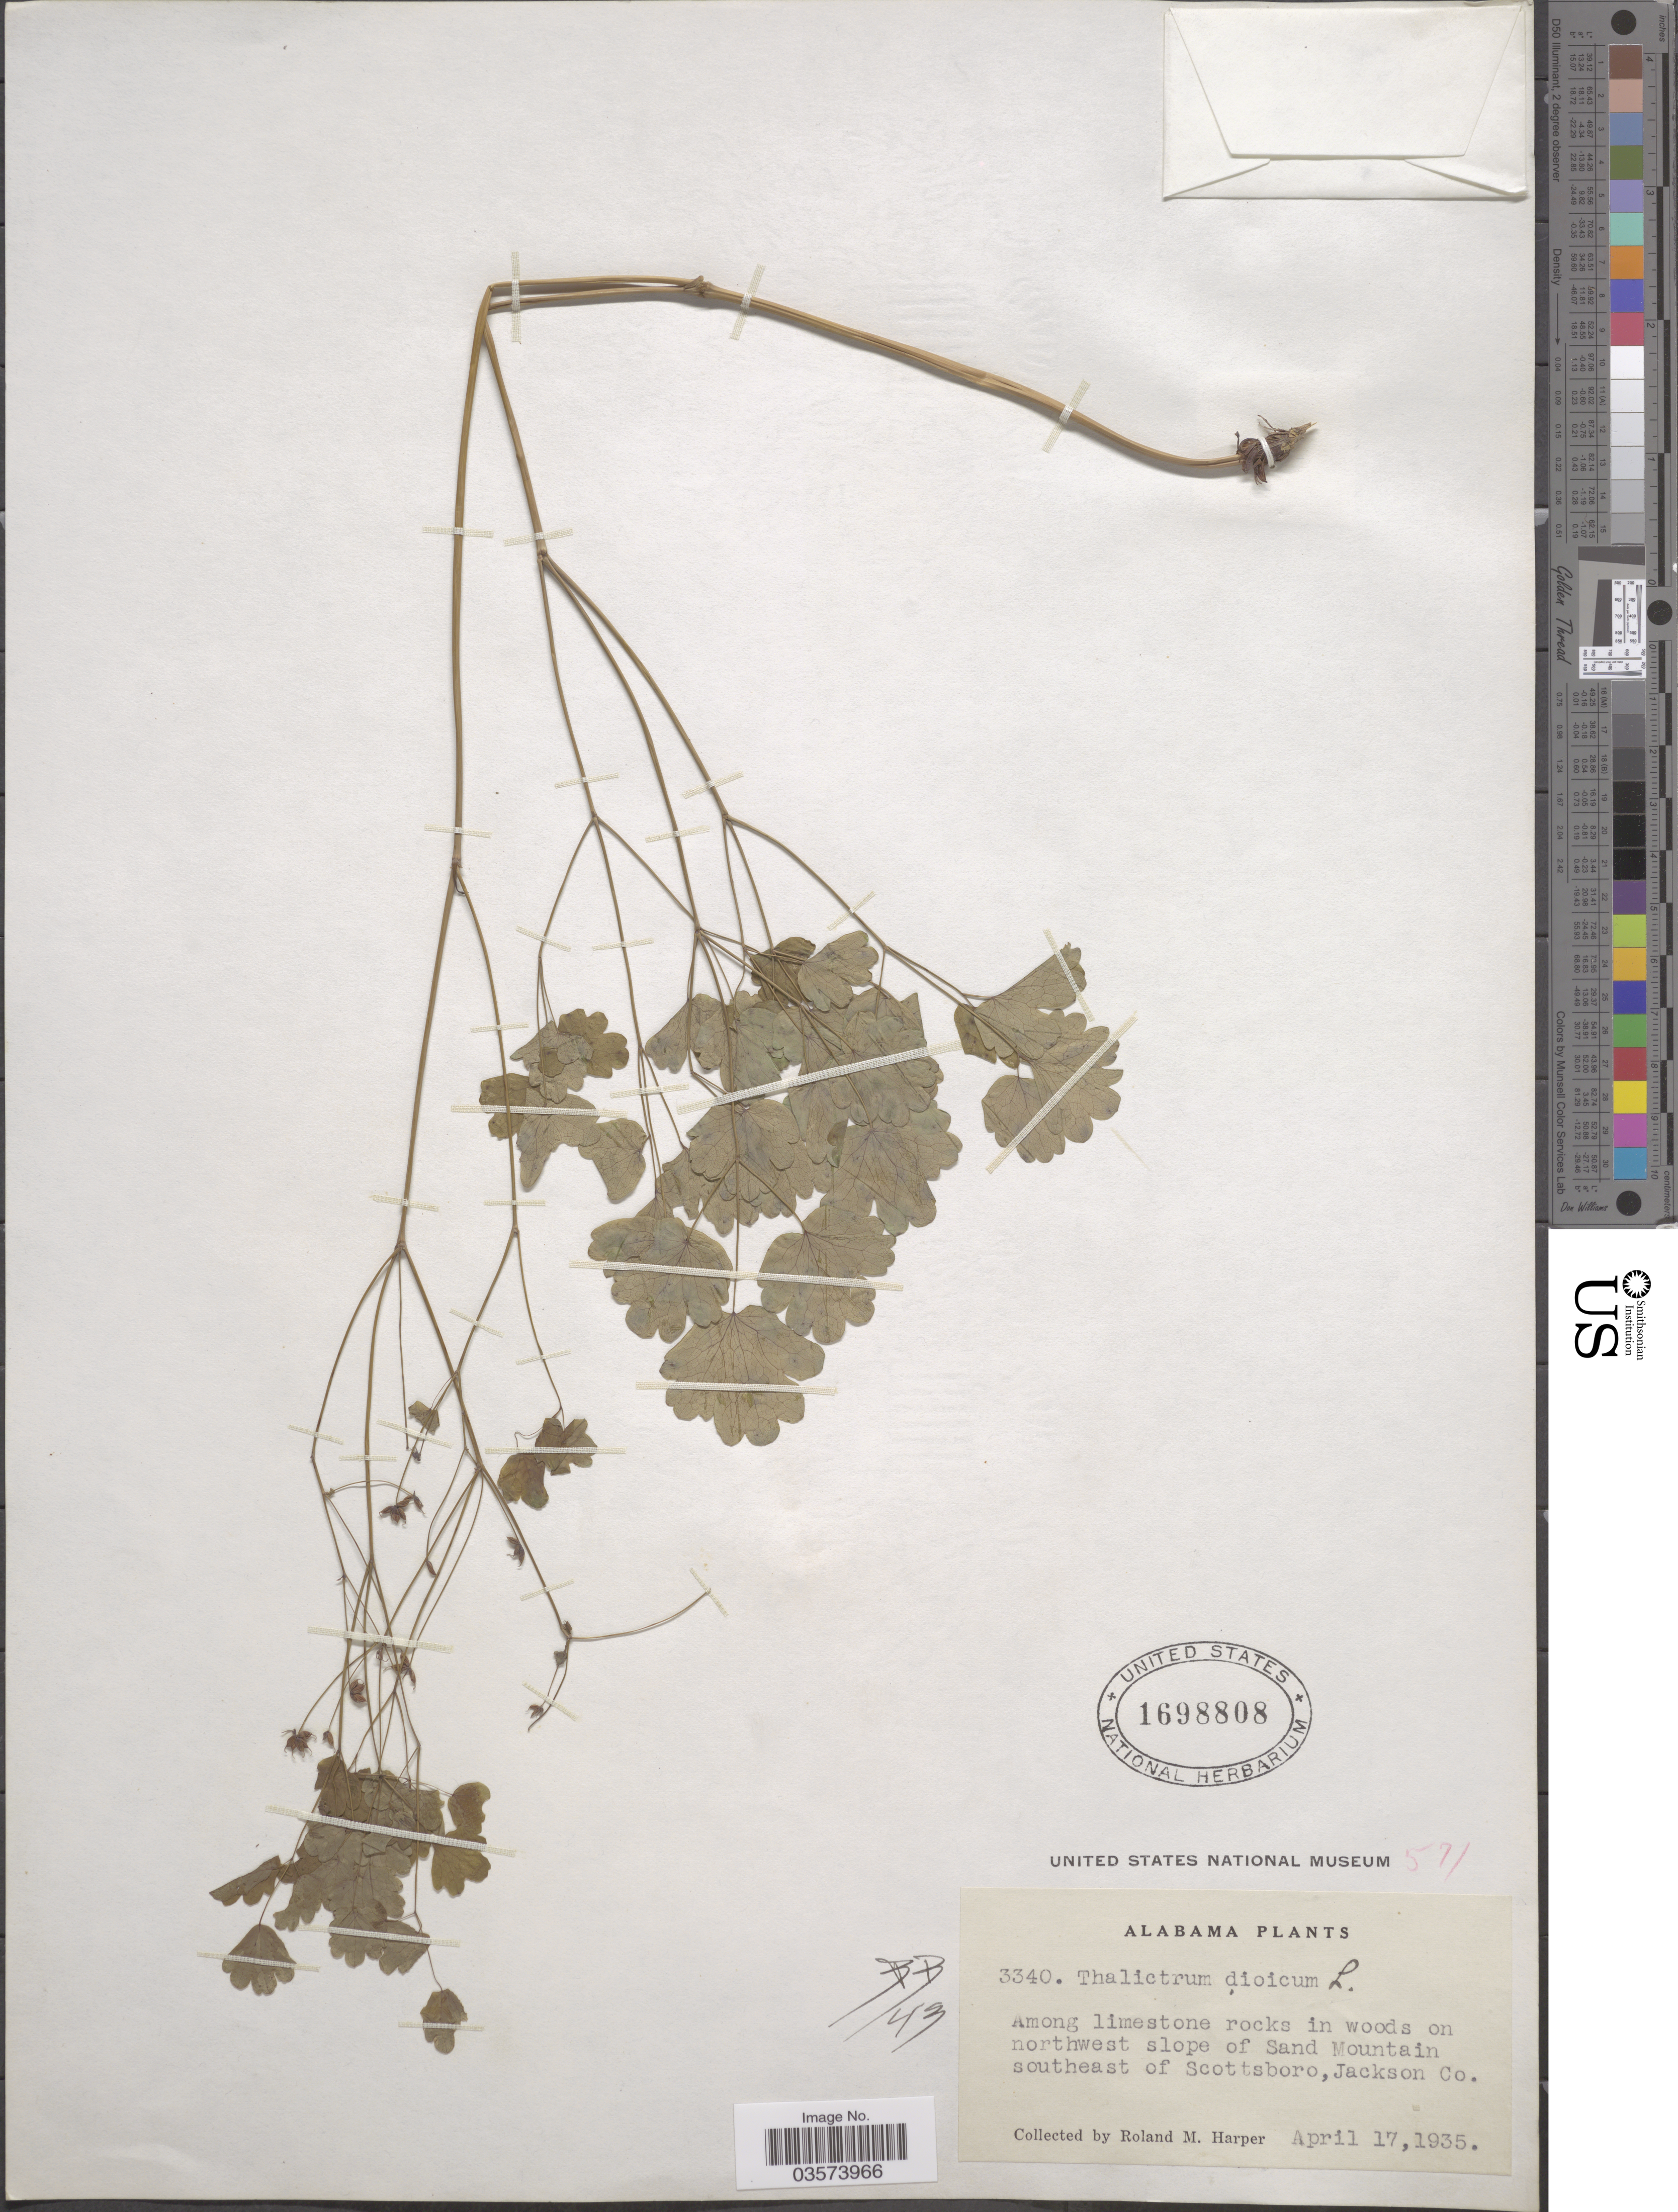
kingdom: Plantae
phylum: Tracheophyta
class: Magnoliopsida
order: Ranunculales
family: Ranunculaceae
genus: Thalictrum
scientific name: Thalictrum dioicum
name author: L.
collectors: R. M. Harper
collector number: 3340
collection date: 1935-04-17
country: United States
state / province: Alabama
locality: On northwest slope of Sand Mountain southeast of Scottsboro, Jackson Co.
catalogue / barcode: US 1698808